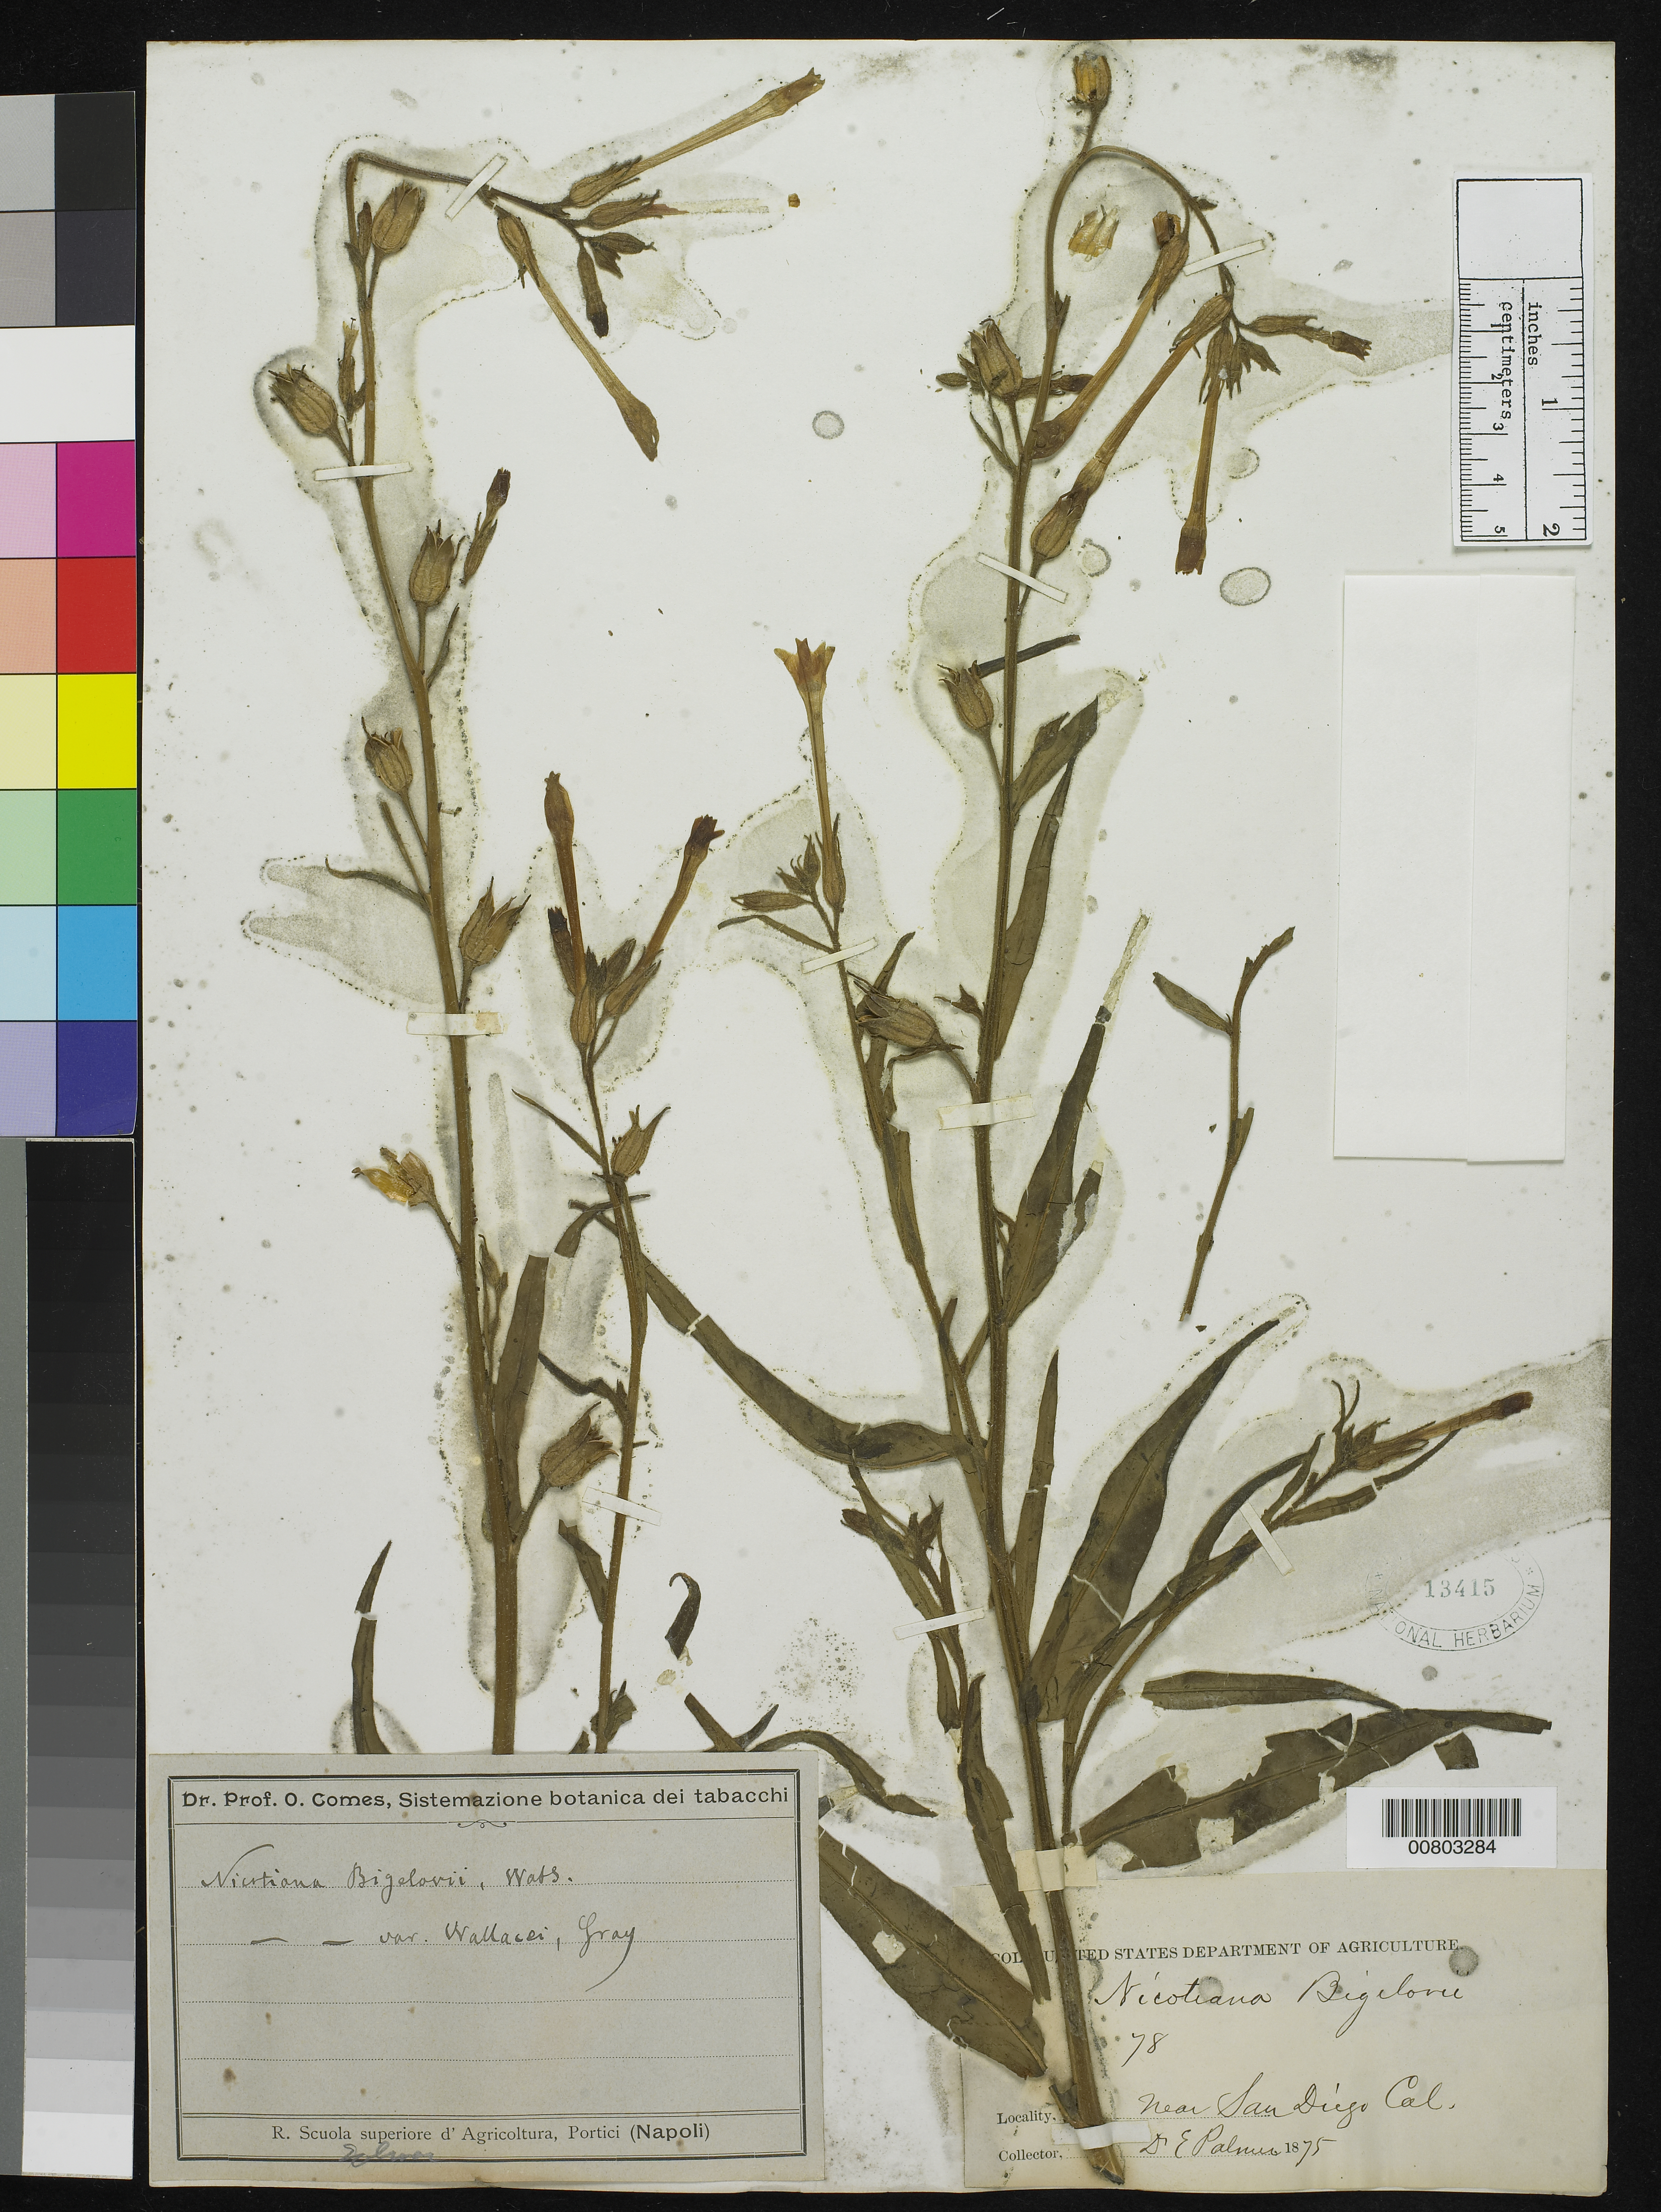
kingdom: Plantae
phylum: Tracheophyta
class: Magnoliopsida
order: Solanales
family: Solanaceae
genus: Nicotiana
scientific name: Nicotiana bigelovii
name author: S. Watson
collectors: E. Palmer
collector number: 78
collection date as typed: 1875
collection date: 1875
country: United States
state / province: California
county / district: San Diego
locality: Near San Diego, California.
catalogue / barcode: US 13415